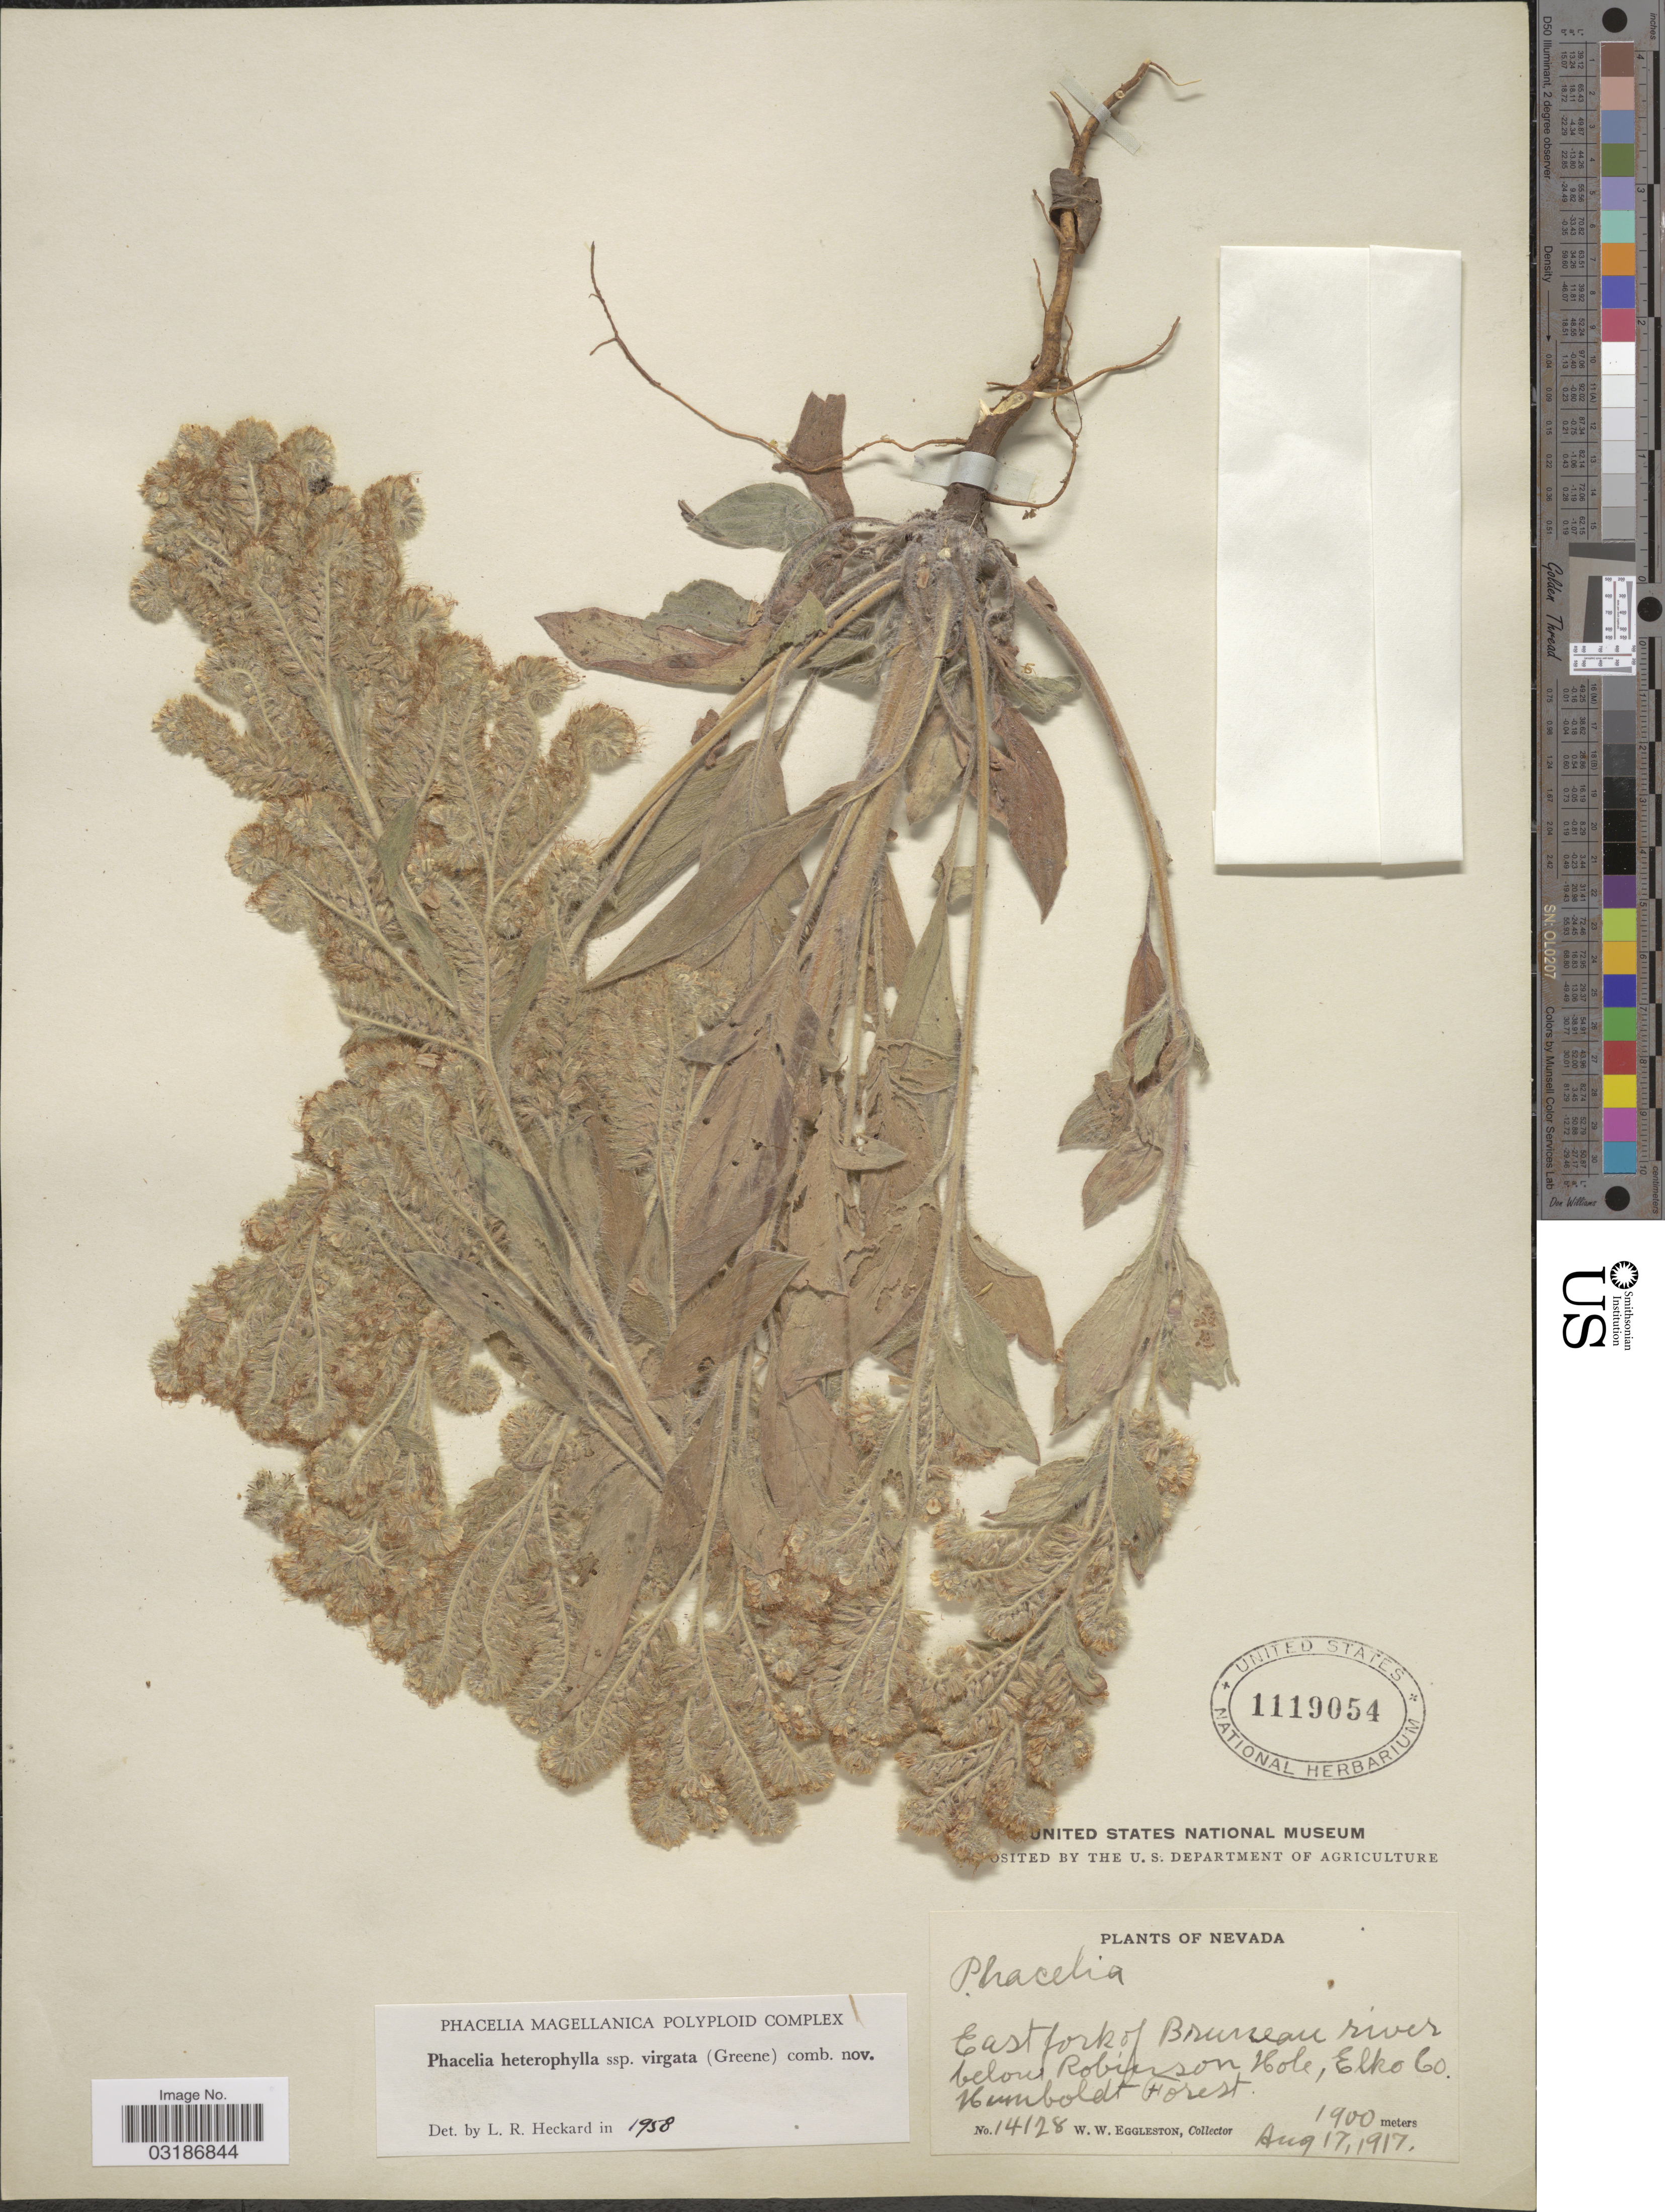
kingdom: Plantae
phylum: Tracheophyta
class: Magnoliopsida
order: Boraginales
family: Hydrophyllaceae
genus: Phacelia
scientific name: Phacelia heterophylla subsp. virgata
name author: (Greene) Heckard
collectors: W. W. Eggleston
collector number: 14128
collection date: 1917-08-17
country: United States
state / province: Nevada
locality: East fork of Bruneau river below Robinson Hole, Elko Co. Humboldt Forest.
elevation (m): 1900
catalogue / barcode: US 1119054